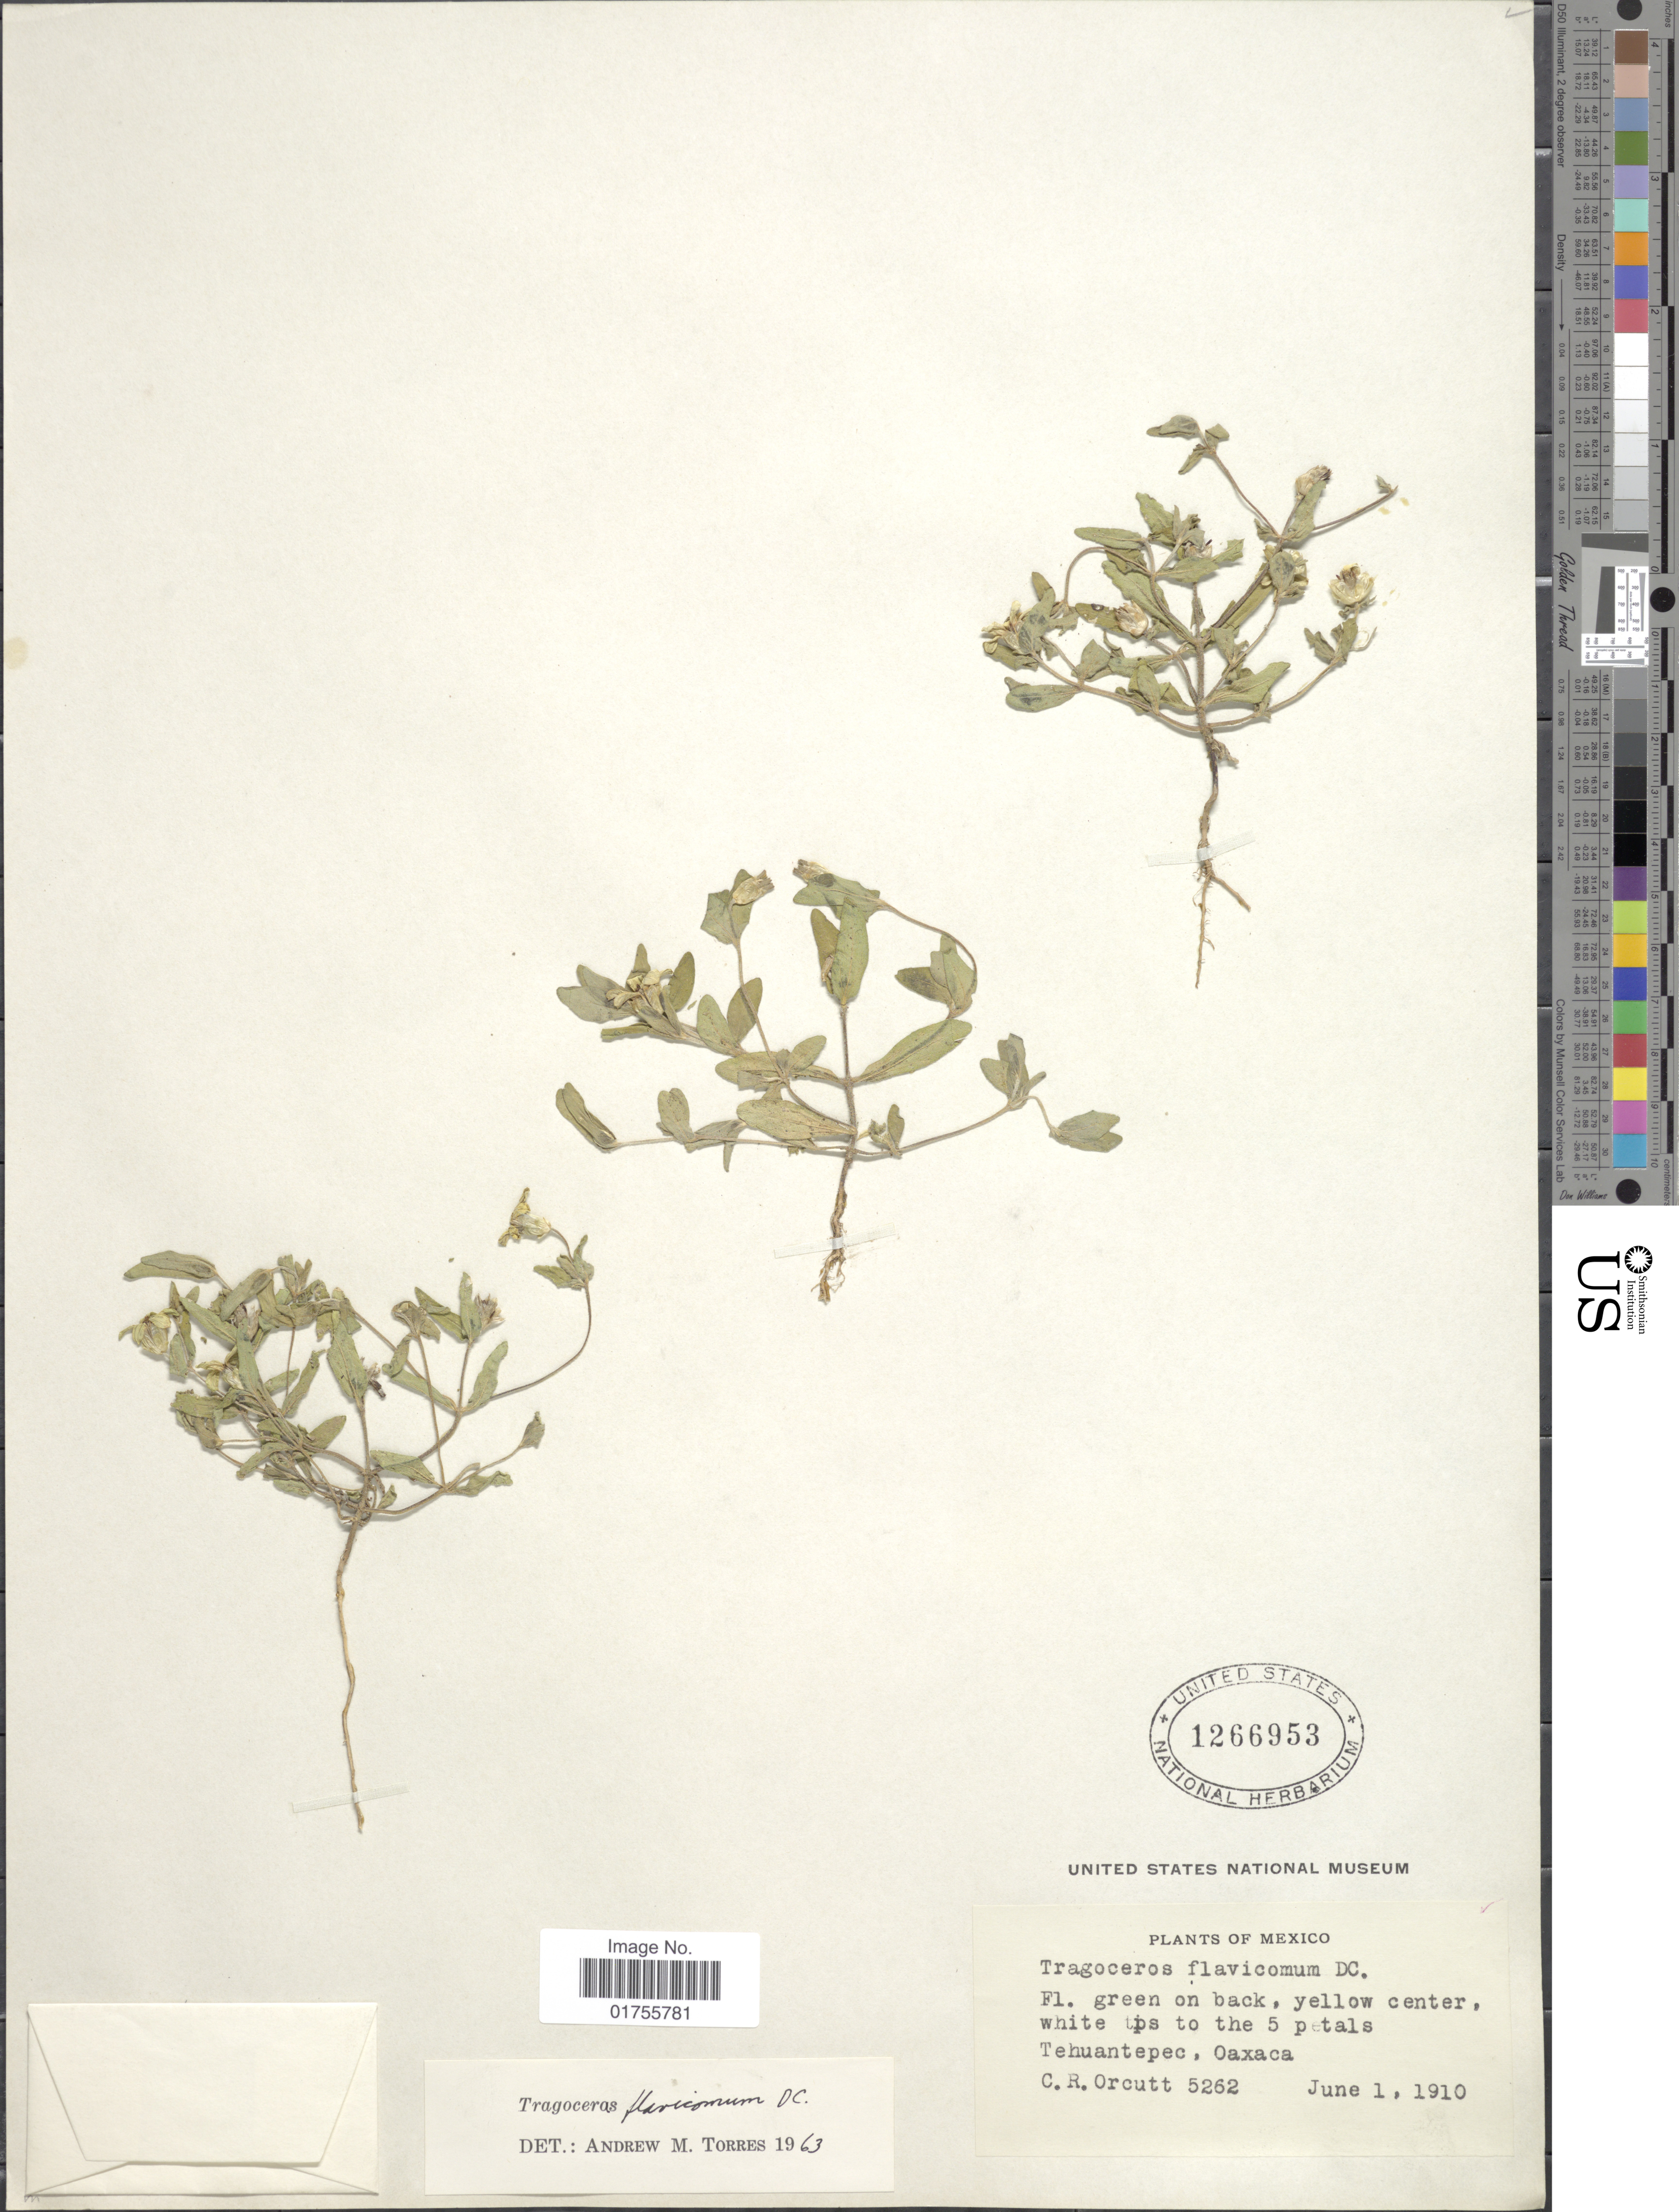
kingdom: Plantae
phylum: Tracheophyta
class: Magnoliopsida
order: Asterales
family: Asteraceae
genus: Tragoceros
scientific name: Tragoceros flavicomum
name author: DC.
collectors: C. R. Orcutt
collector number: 5262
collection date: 1910-06-01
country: Mexico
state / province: Oaxaca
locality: Tehuantepec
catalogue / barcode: US 1266953